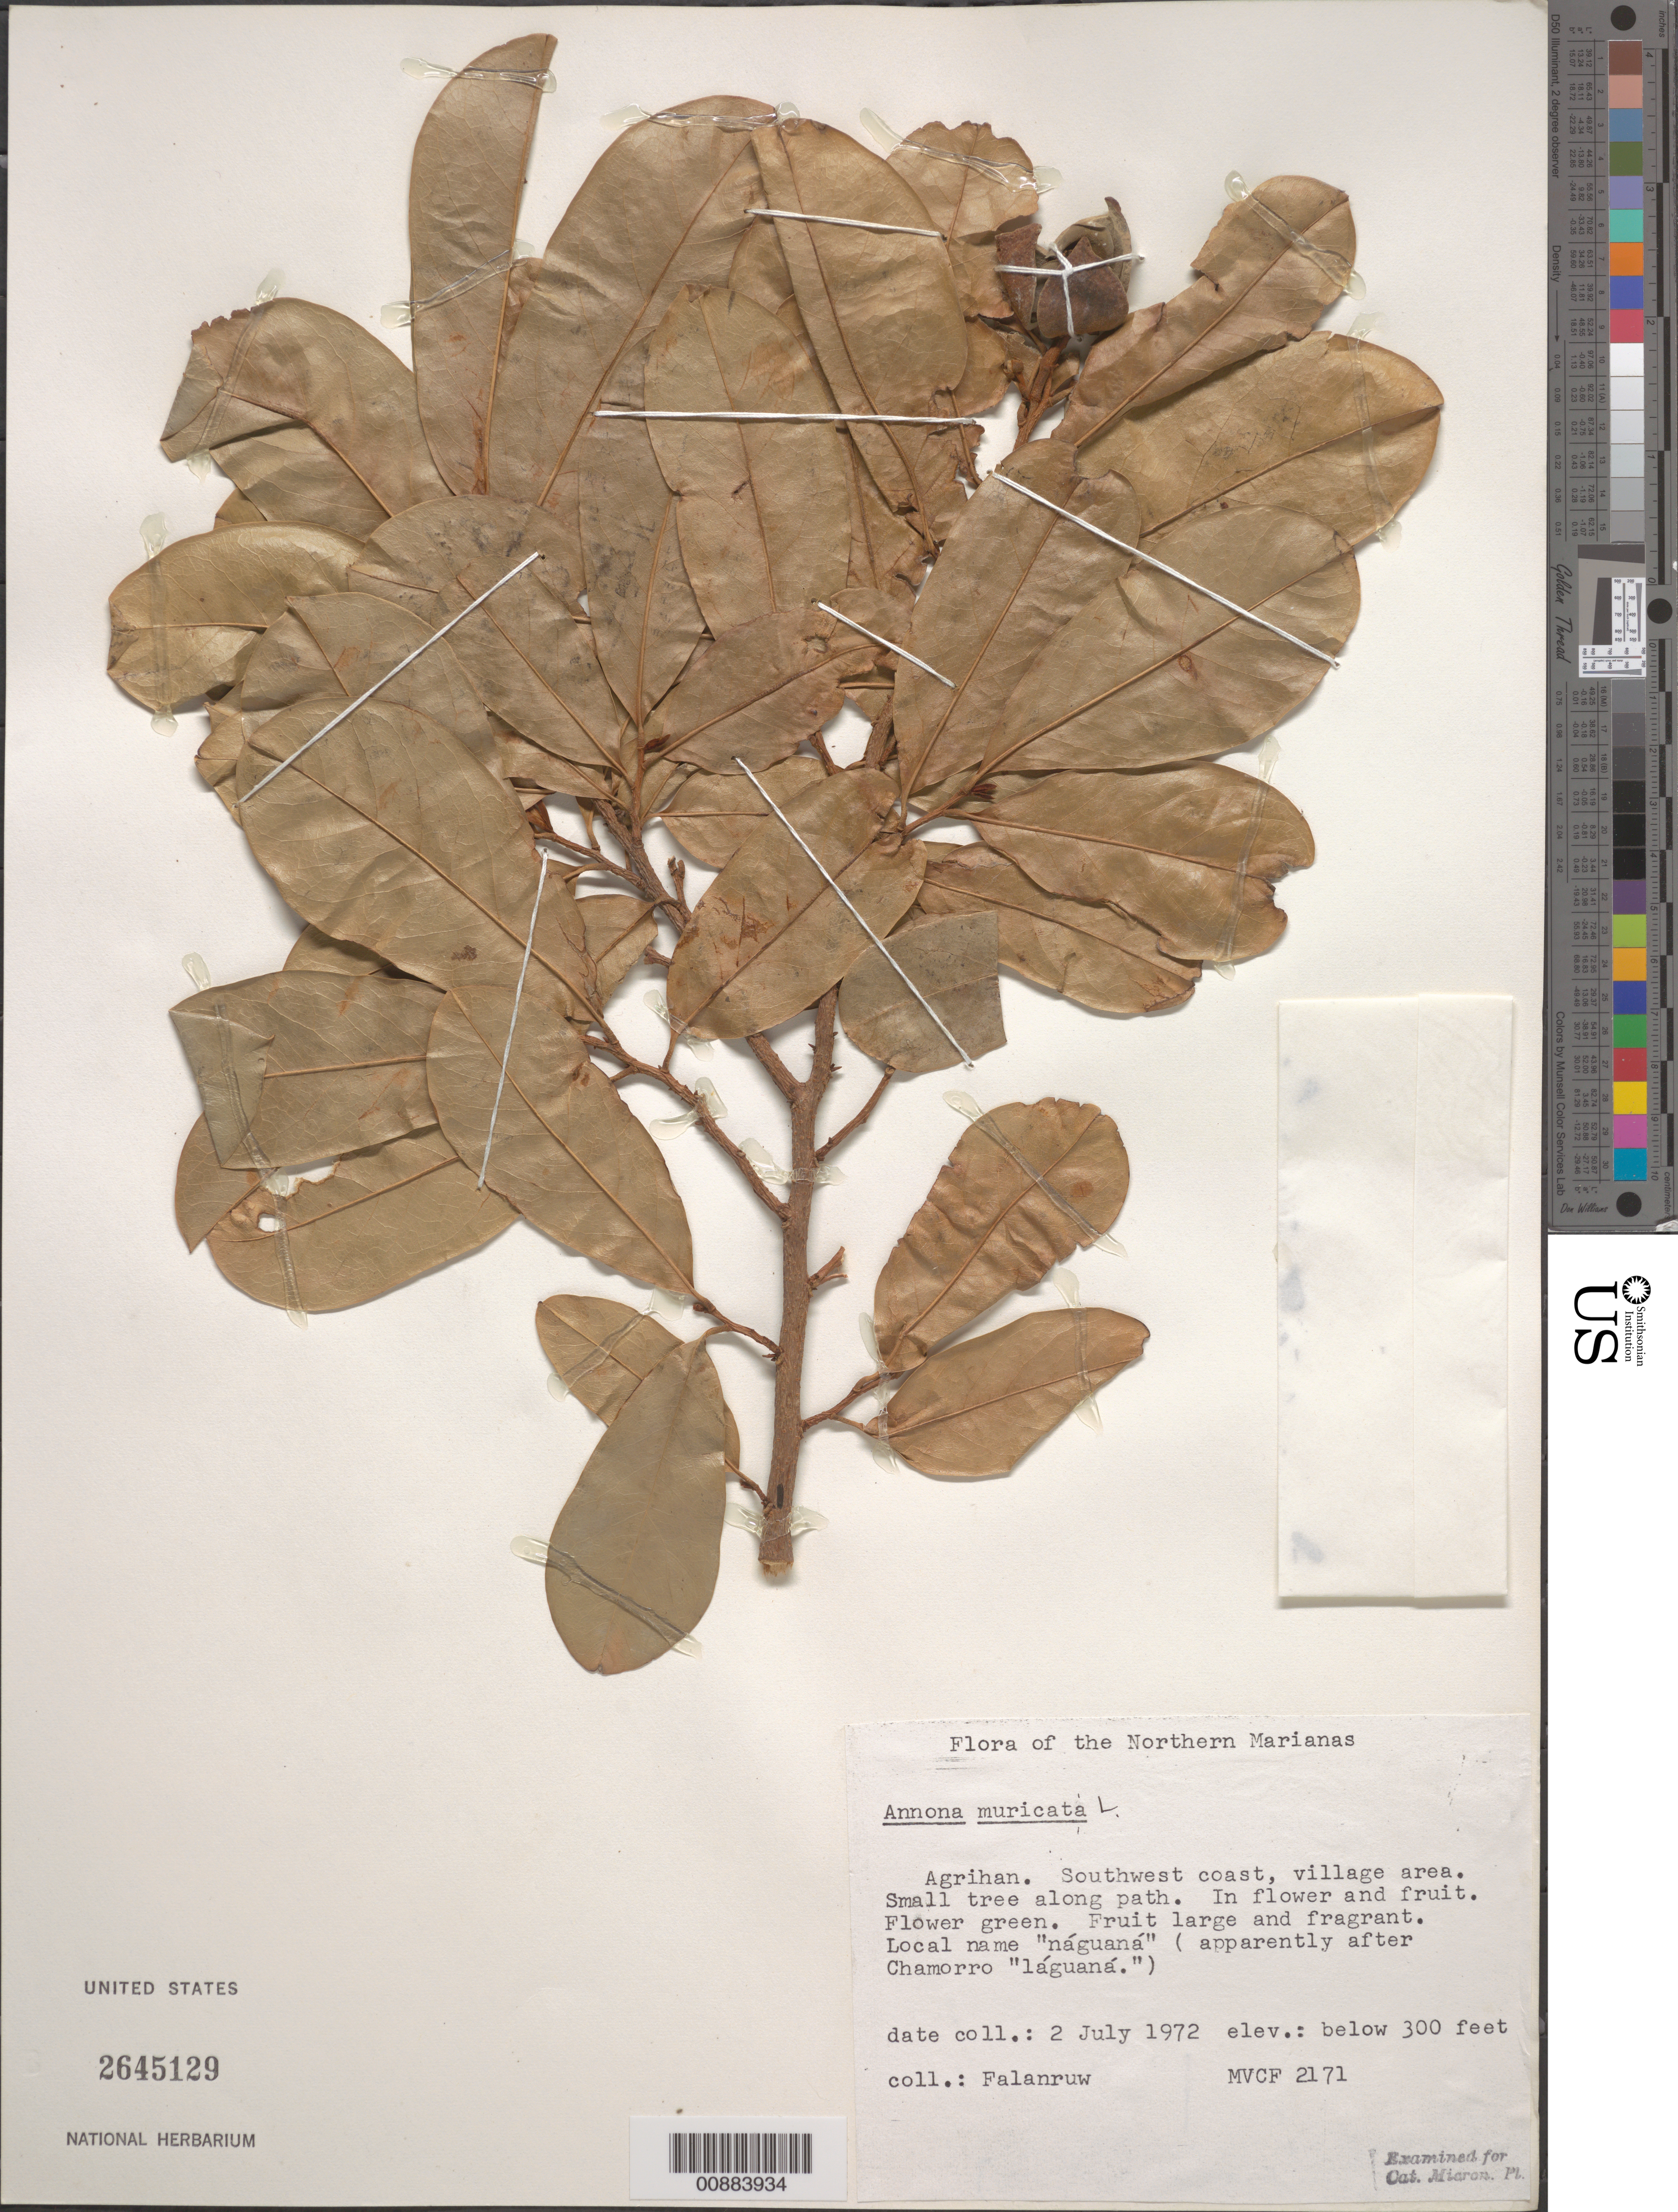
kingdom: Plantae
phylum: Tracheophyta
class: Magnoliopsida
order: Magnoliales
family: Annonaceae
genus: Annona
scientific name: Annona muricata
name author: L.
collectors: M. V. Falanruw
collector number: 2171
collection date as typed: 02 Jul 1972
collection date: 1972-07-02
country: Northern Mariana Islands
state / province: Northern Islands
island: Agrihan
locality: Agrihan Island; SW coast, village area.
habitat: In flowers and fruit.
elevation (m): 91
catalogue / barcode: US 2645129